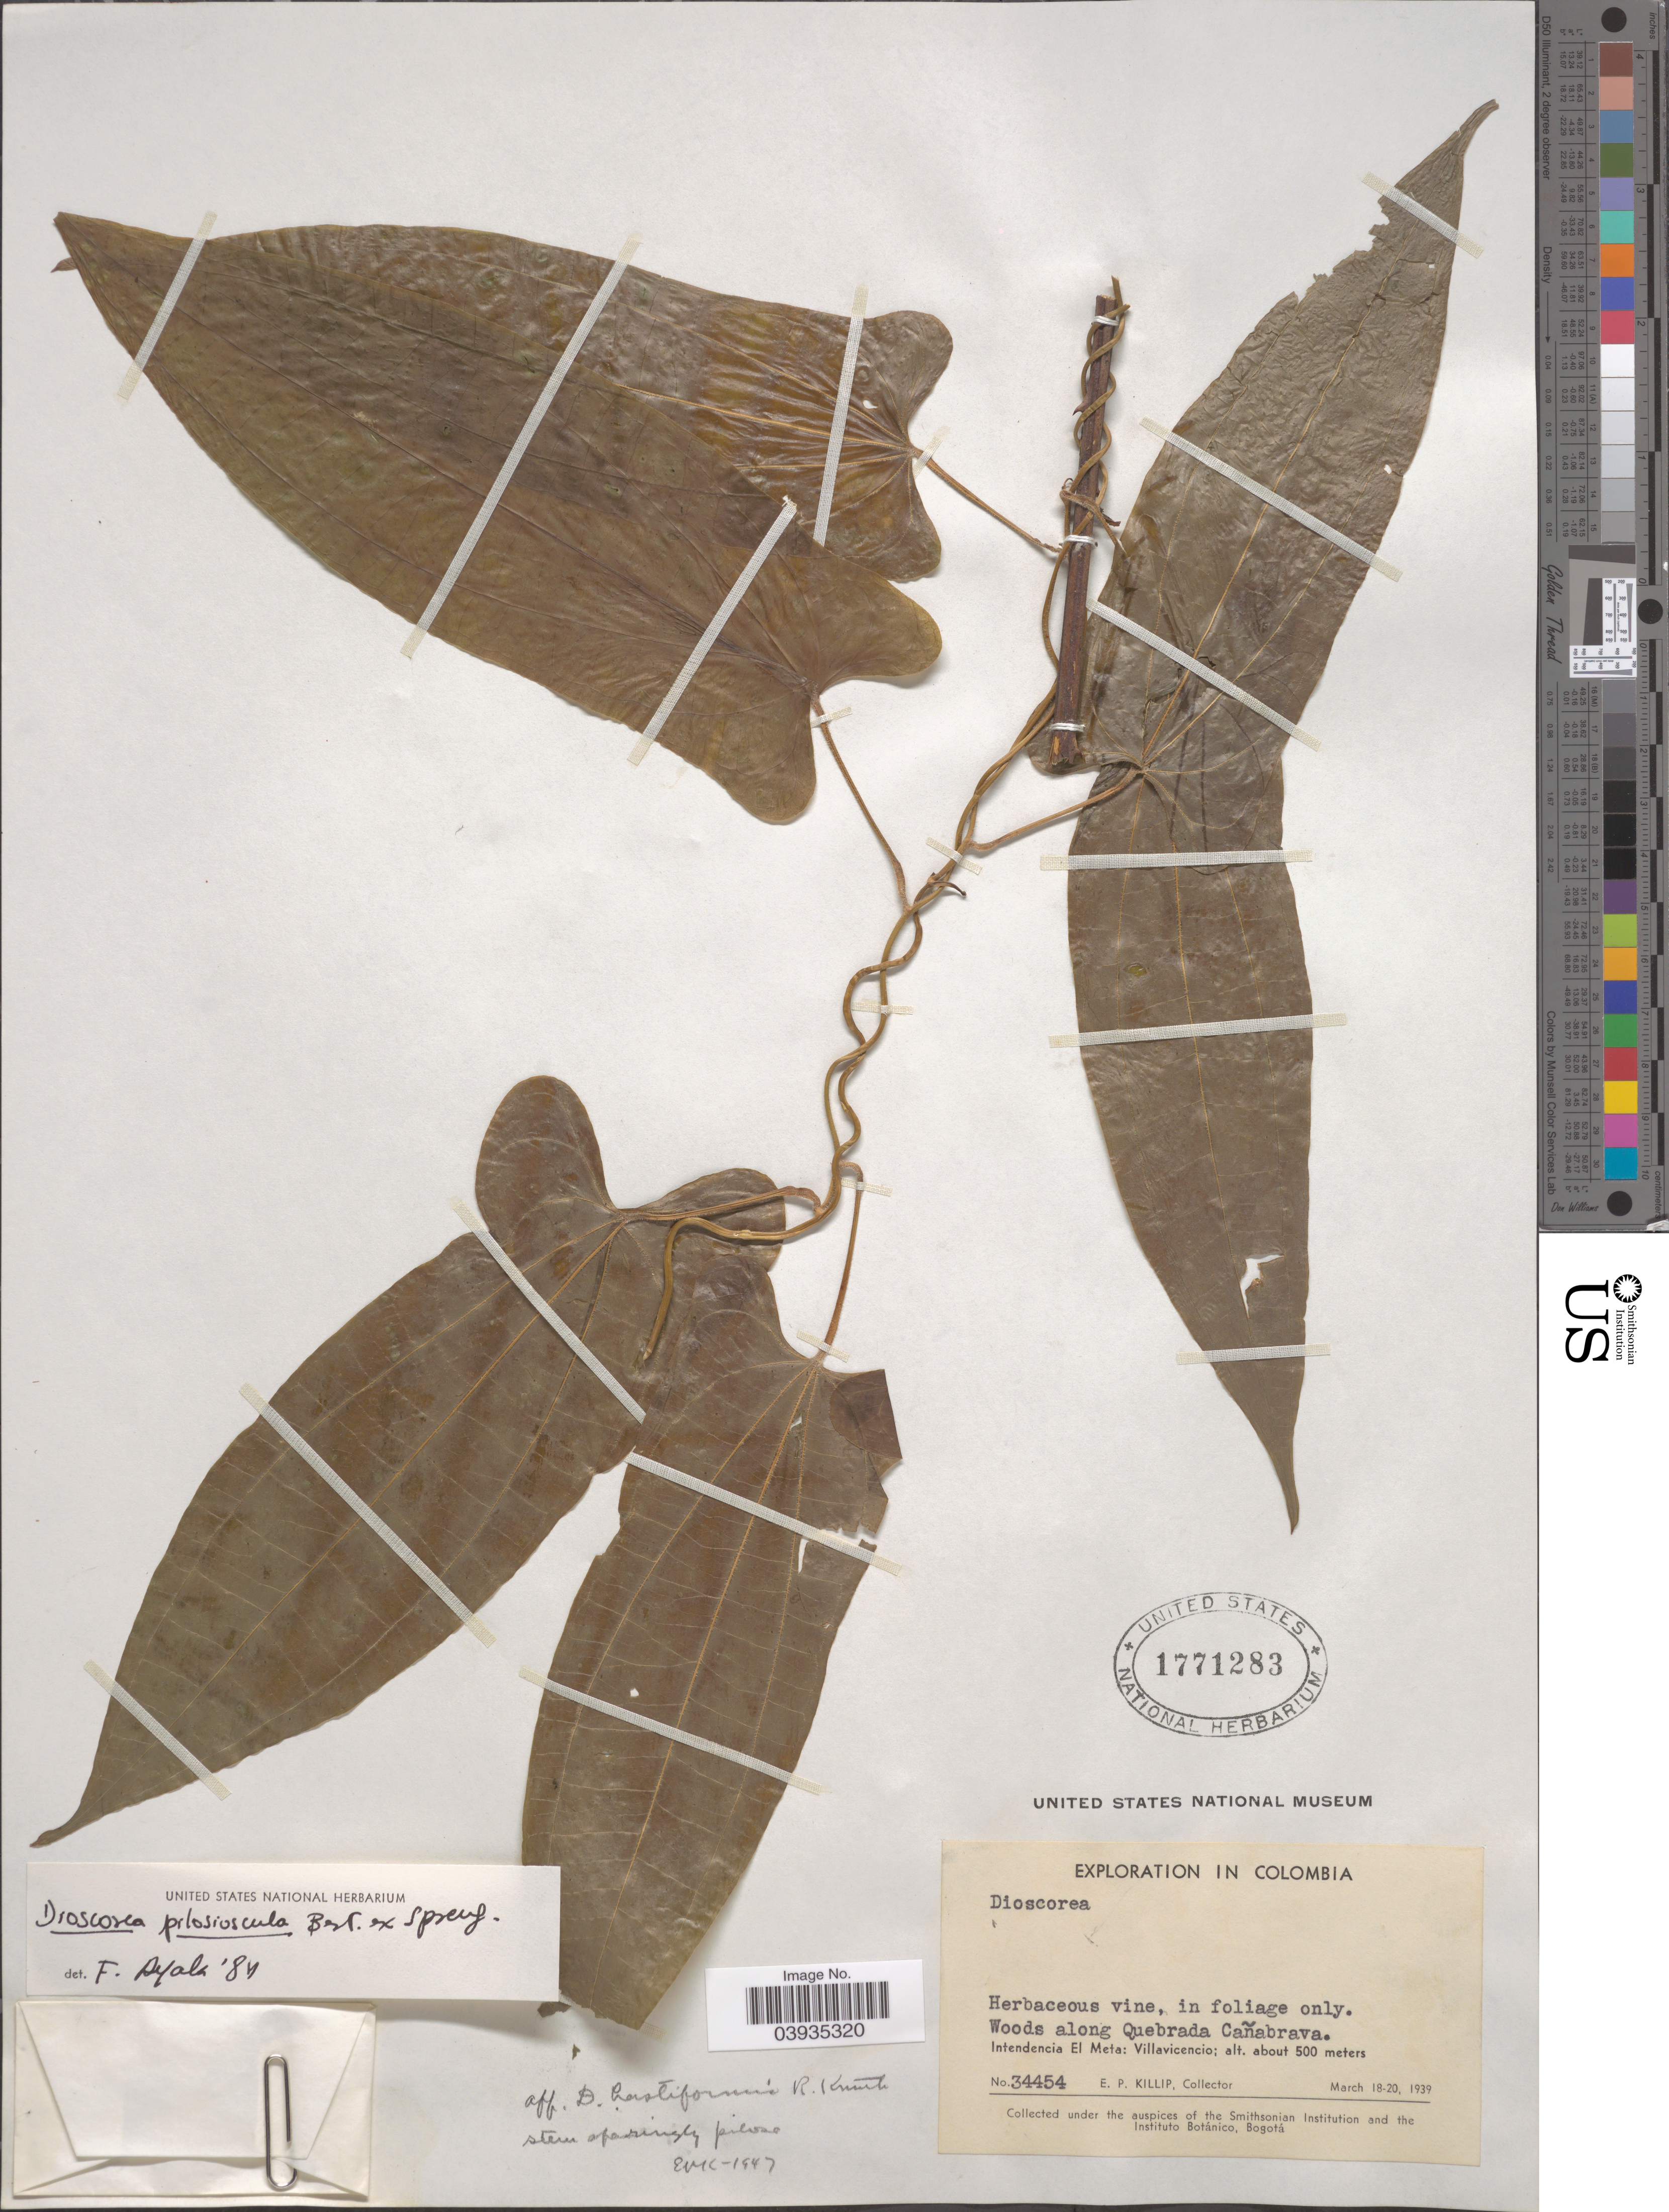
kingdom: Plantae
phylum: Tracheophyta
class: Liliopsida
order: Dioscoreales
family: Dioscoreaceae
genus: Dioscorea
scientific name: Dioscorea pilosiuscula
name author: Bertero ex Spreng.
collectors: E. P. Killip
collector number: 34454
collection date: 1939-03-18/1939-03-20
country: Colombia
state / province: Meta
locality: Woods along Quebrada Cañabrava. Intendencia El Meta: Villavicencio.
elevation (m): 500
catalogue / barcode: US 1771283